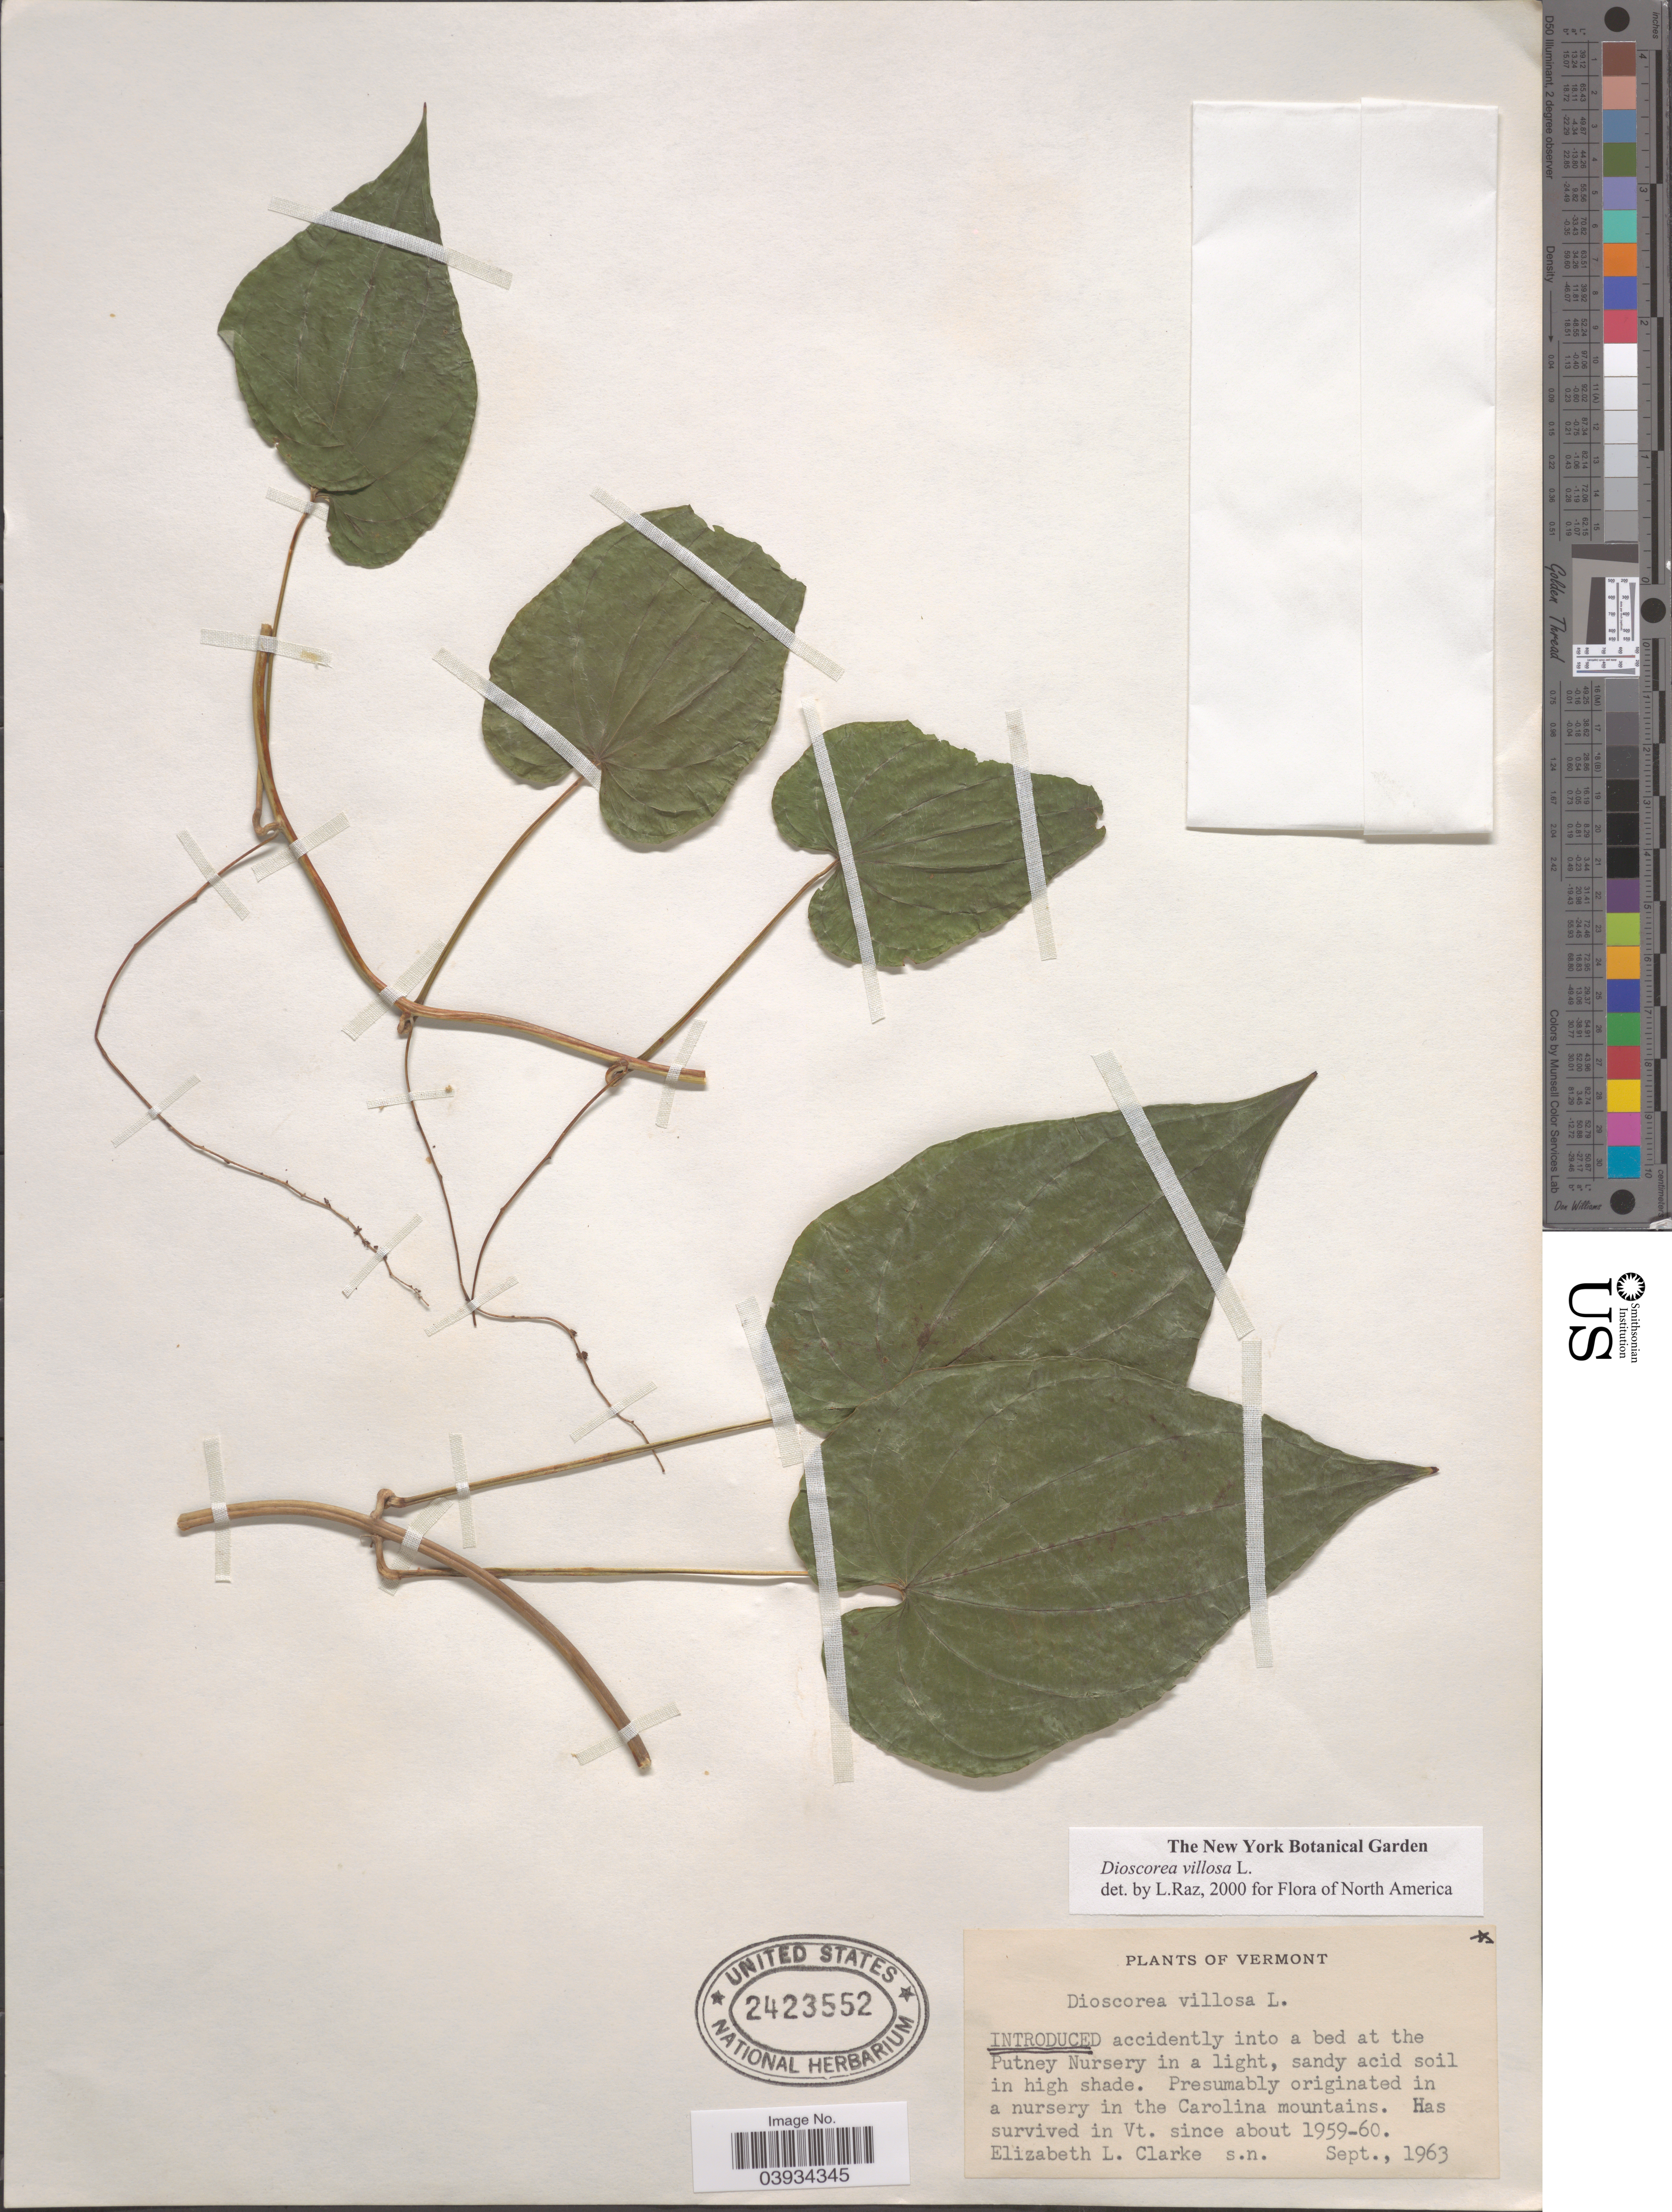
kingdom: Plantae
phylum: Tracheophyta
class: Liliopsida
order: Dioscoreales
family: Dioscoreaceae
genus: Dioscorea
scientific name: Dioscorea villosa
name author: L.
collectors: E. Clarke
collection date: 1963-09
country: United States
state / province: Vermont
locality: A bed at the Putney Nursery. Nursery in the Carolina mountains.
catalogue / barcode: US 2423552